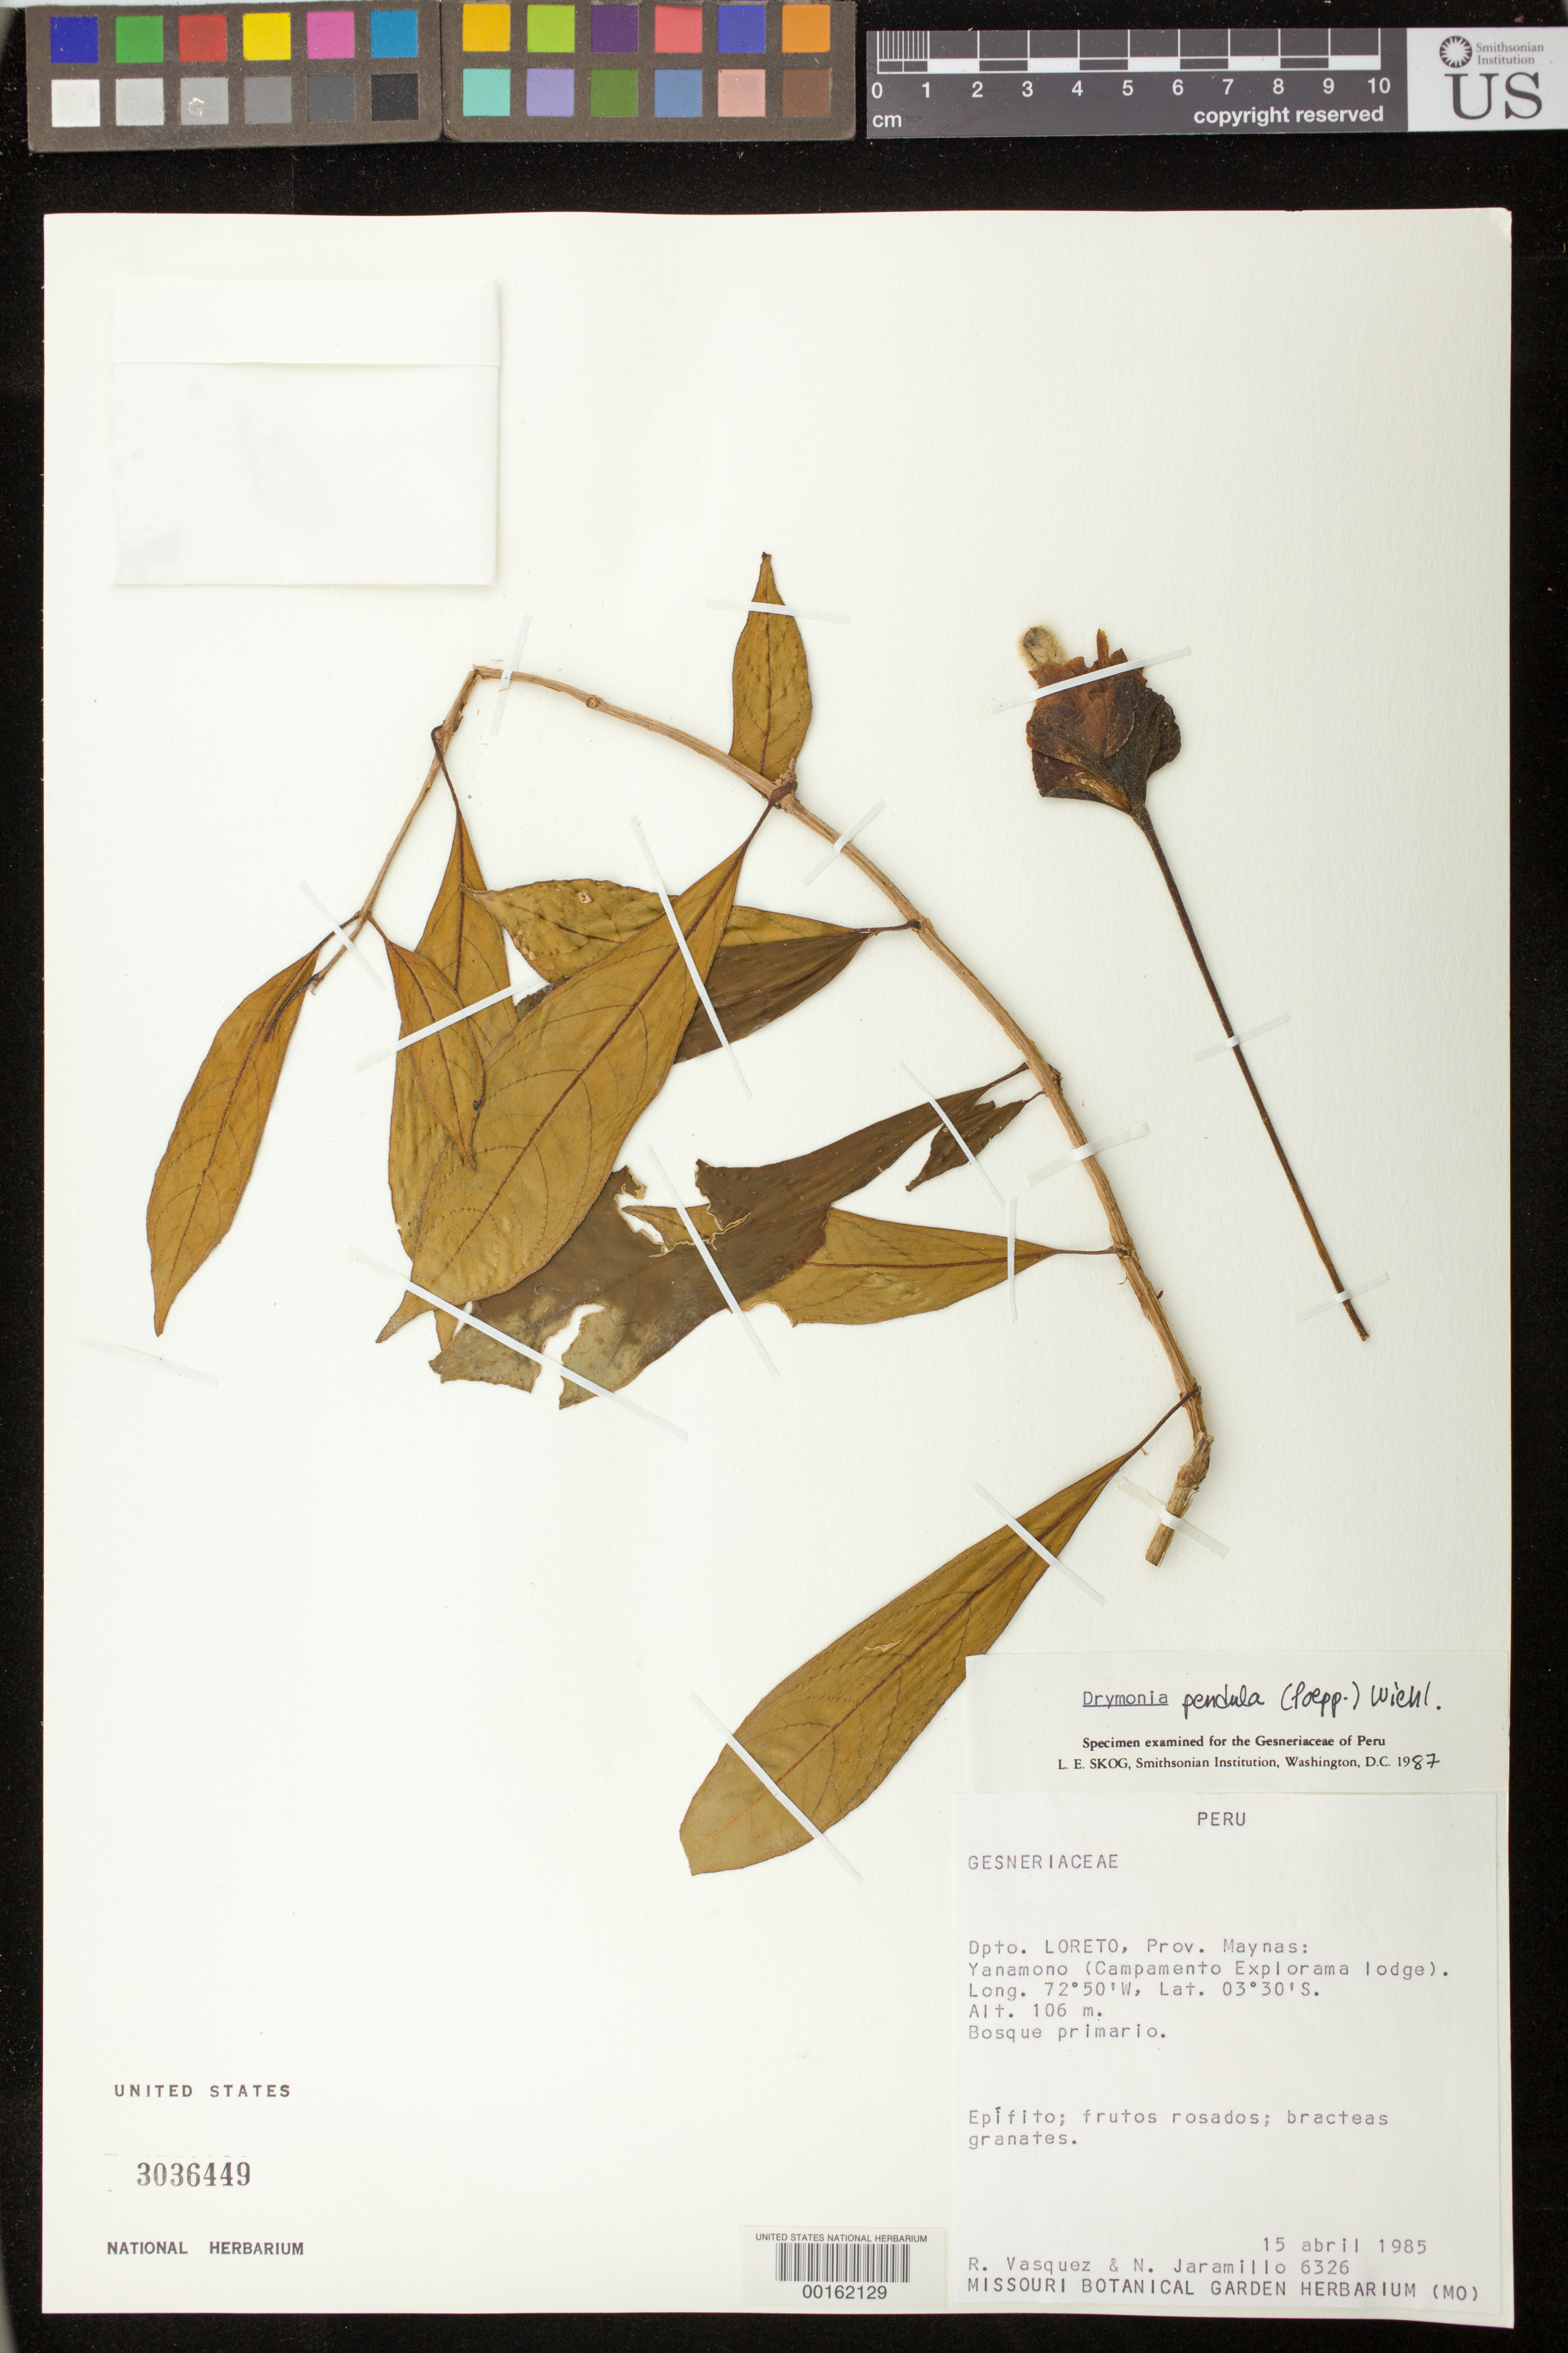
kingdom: Plantae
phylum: Tracheophyta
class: Magnoliopsida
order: Lamiales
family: Gesneriaceae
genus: Drymonia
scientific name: Drymonia pendula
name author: (Poepp.) Wiehler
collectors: R. Vásquez & N. Jaramillo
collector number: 6326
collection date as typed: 15 Apr 1985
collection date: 1985-04-15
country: Peru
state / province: Loreto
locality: Prov. Maynas; Yanamono (Campamento Explorama Lodge)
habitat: Primary forest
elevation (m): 106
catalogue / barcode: US 3036449